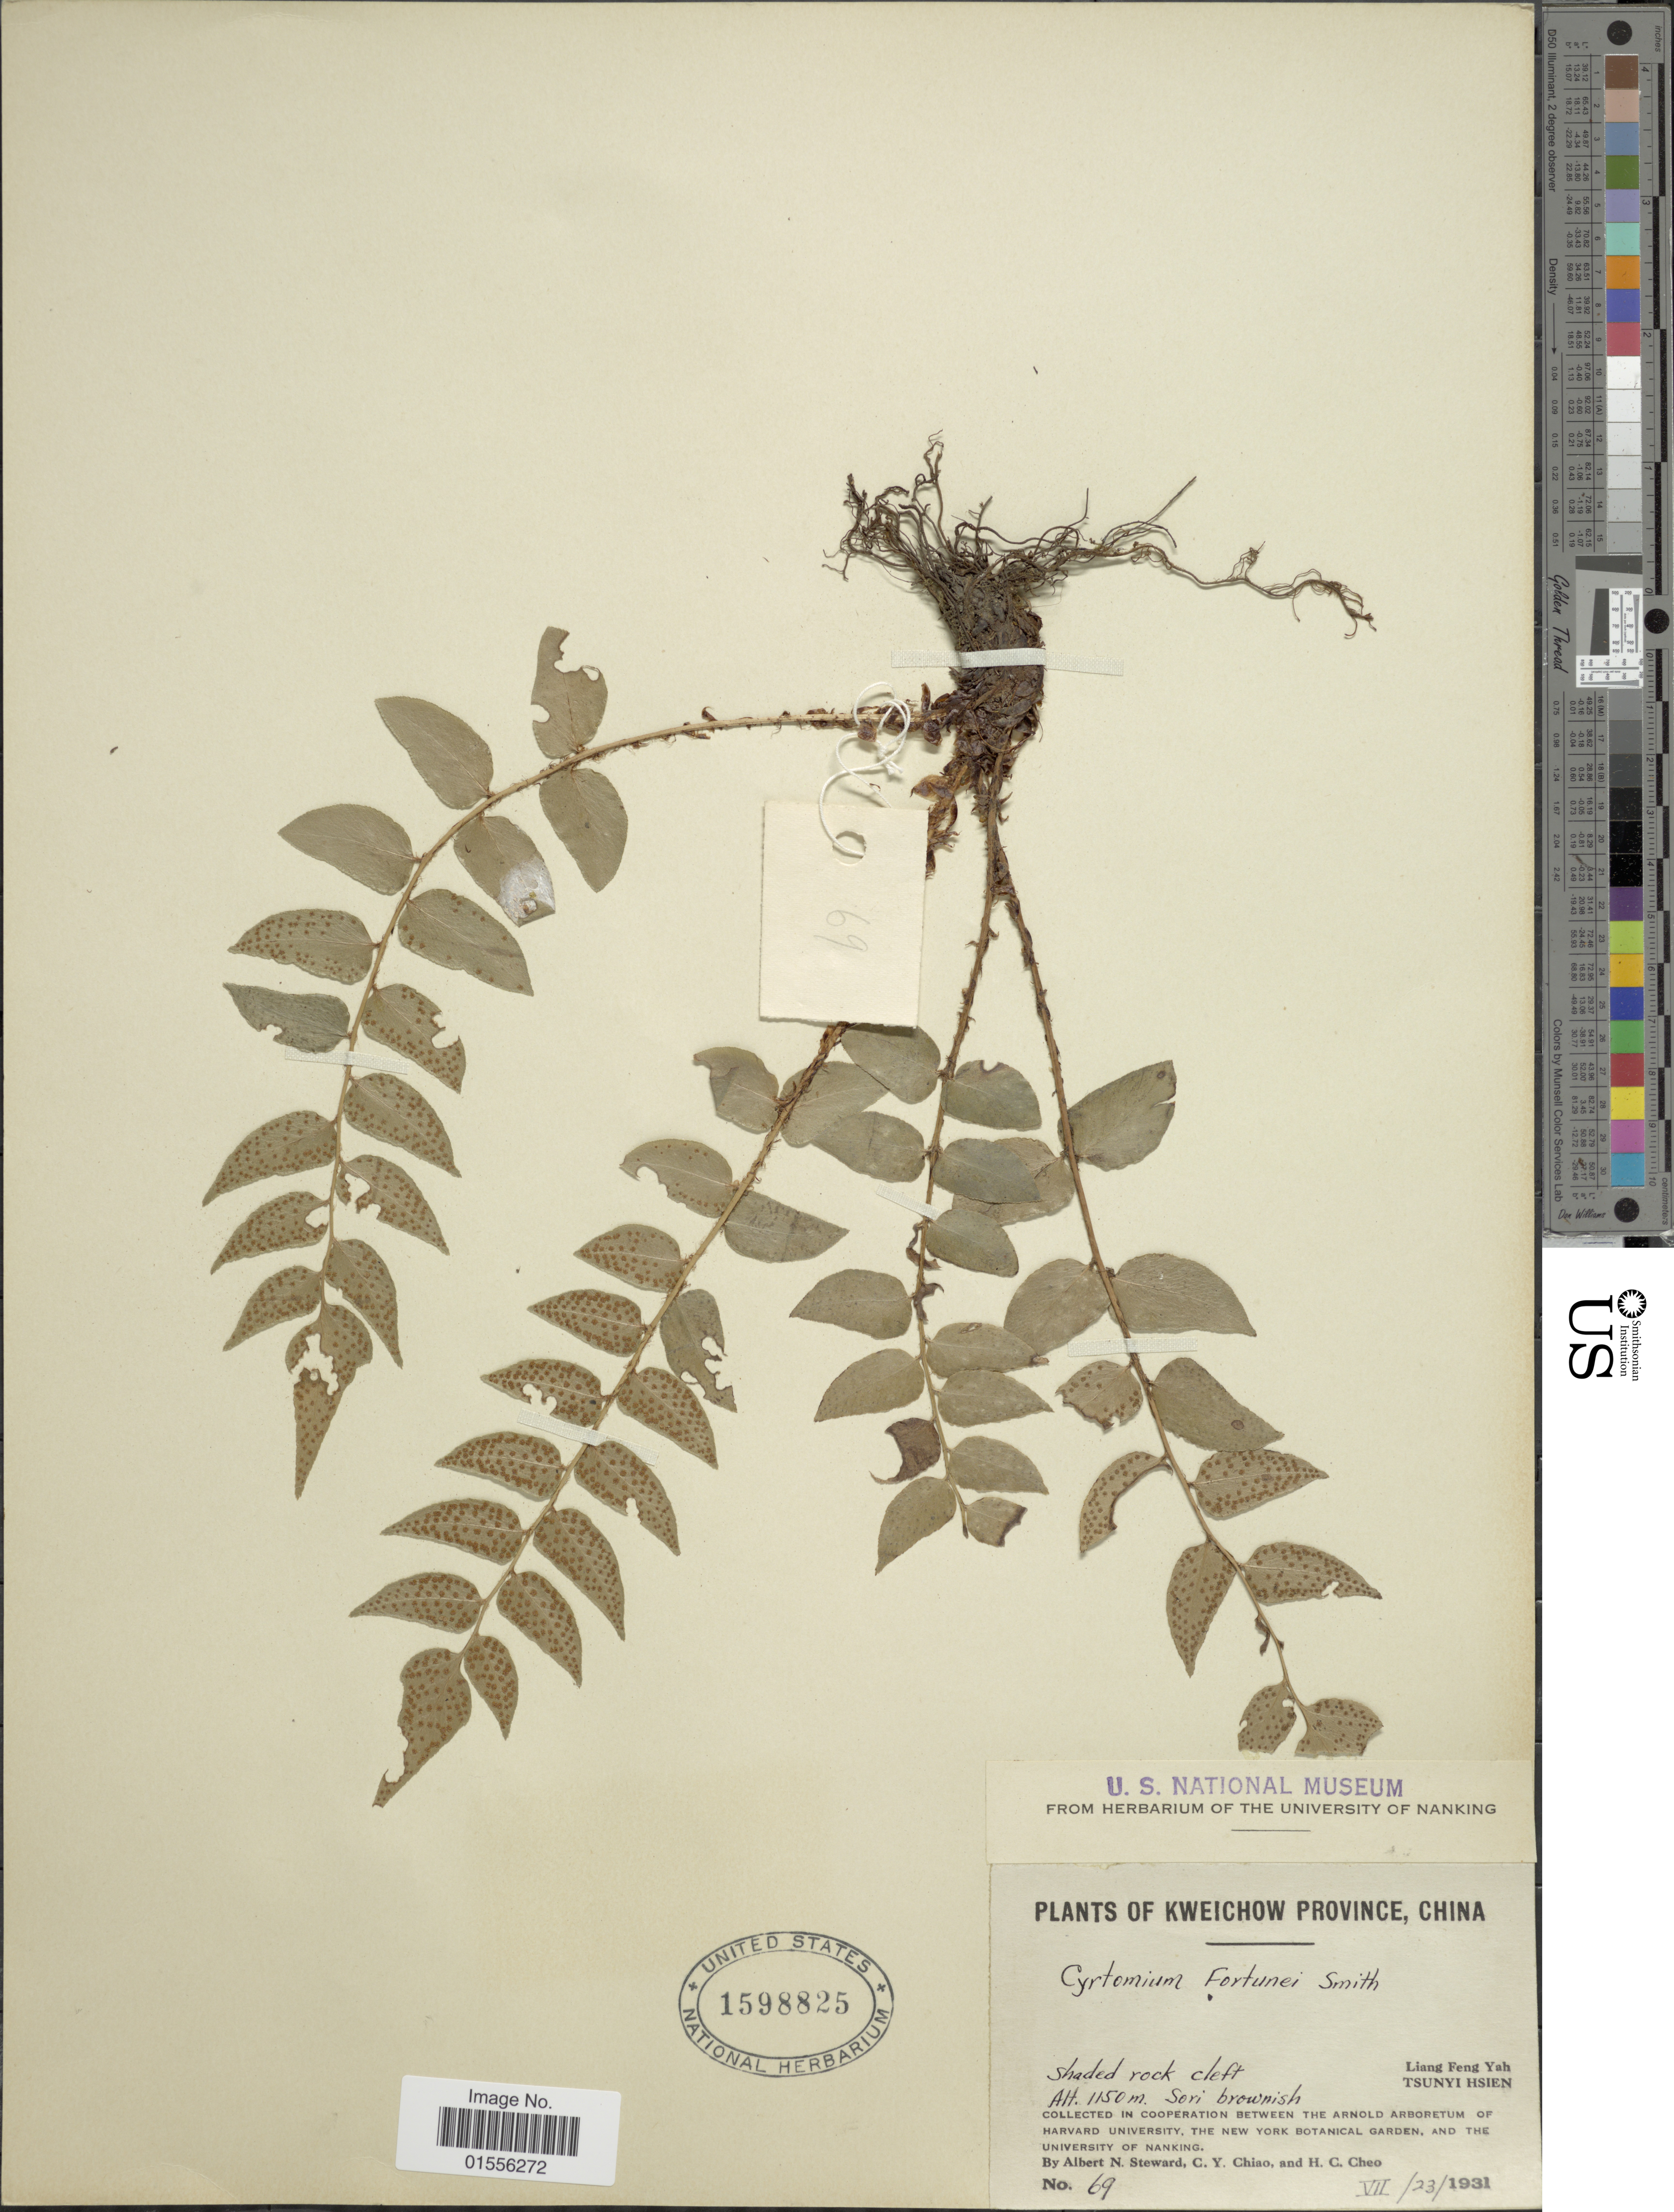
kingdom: Plantae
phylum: Tracheophyta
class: Polypodiopsida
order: Polypodiales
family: Dryopteridaceae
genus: Cyrtomium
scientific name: Cyrtomium fortunei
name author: J. Sm.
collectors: A. N. Steward, C. Y. Chiao & H. Cheo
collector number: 69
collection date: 1931-07-23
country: China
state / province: Guizhou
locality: Kweichow province, Liang Feng Yah, Tsunyi Hsien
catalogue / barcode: US 1598825